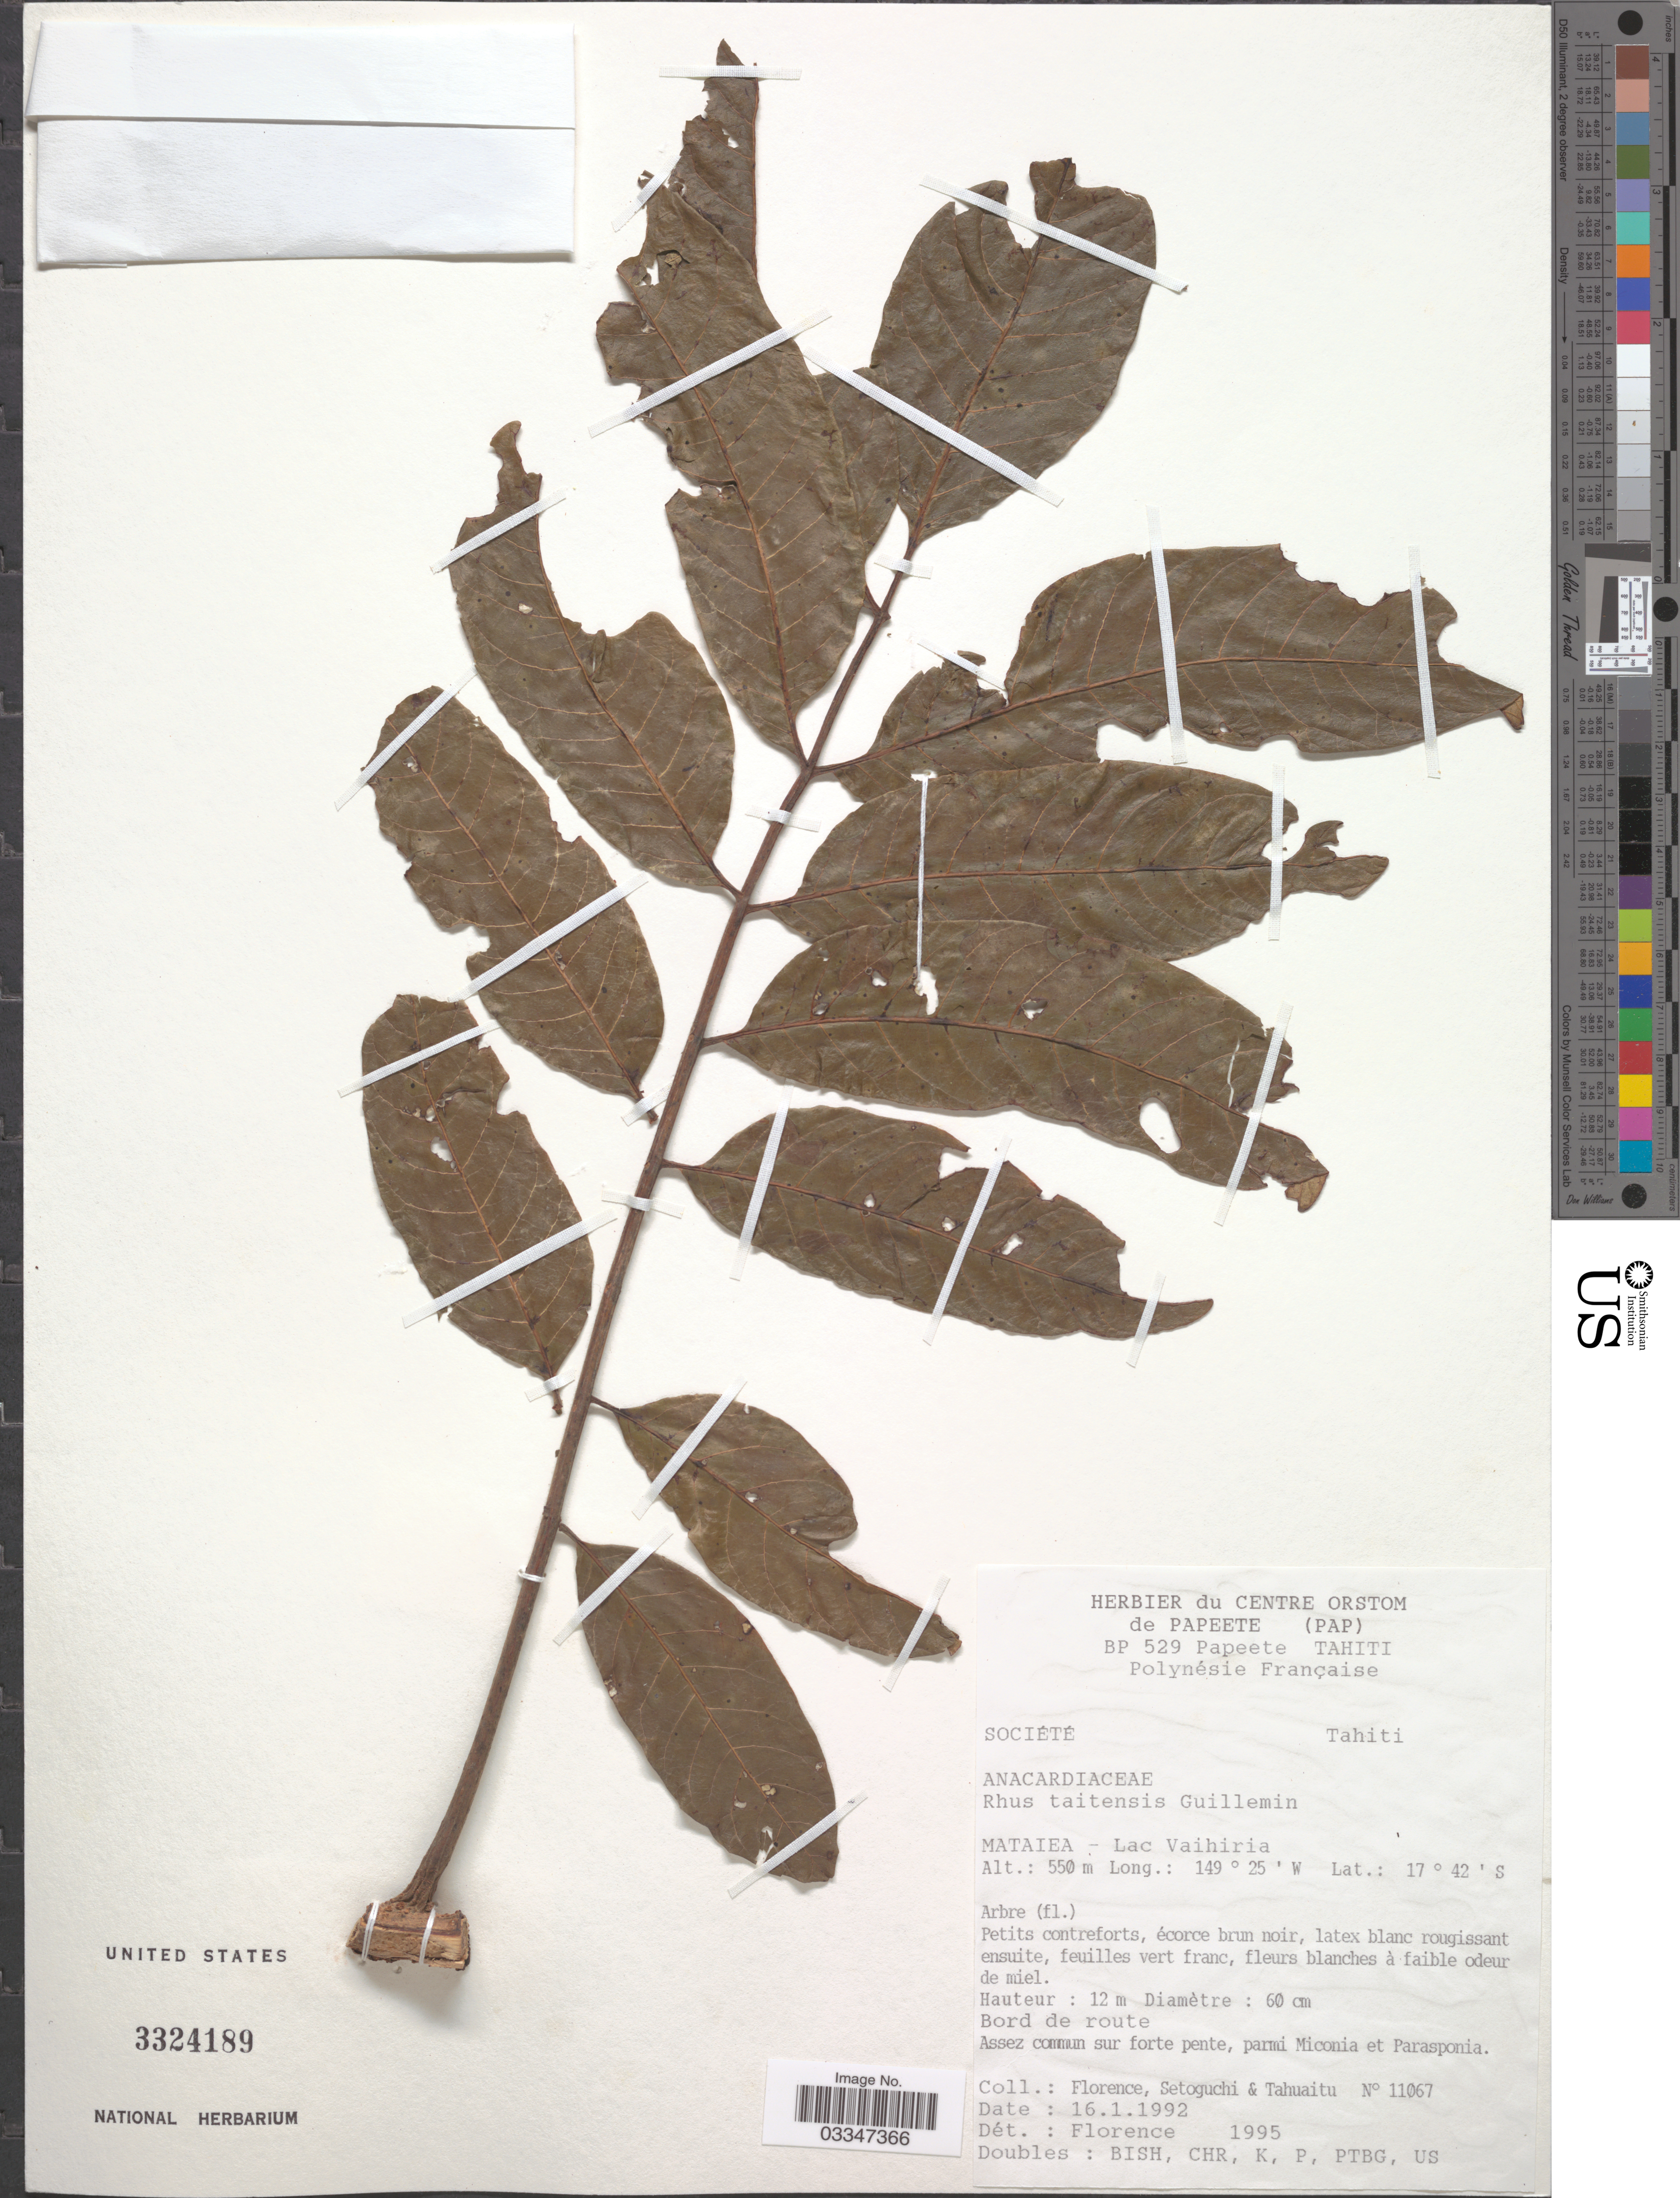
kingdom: Plantae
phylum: Tracheophyta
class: Magnoliopsida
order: Sapindales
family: Anacardiaceae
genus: Rhus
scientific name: Rhus taitensis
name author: Guill.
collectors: -. Florence, Setoguchi & -. Tahuaitu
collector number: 11067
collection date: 1992-01-16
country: French Polynesia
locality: Société. Tahiti. Mataiea - Lac Vaihiria.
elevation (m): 550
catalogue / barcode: US 3324189